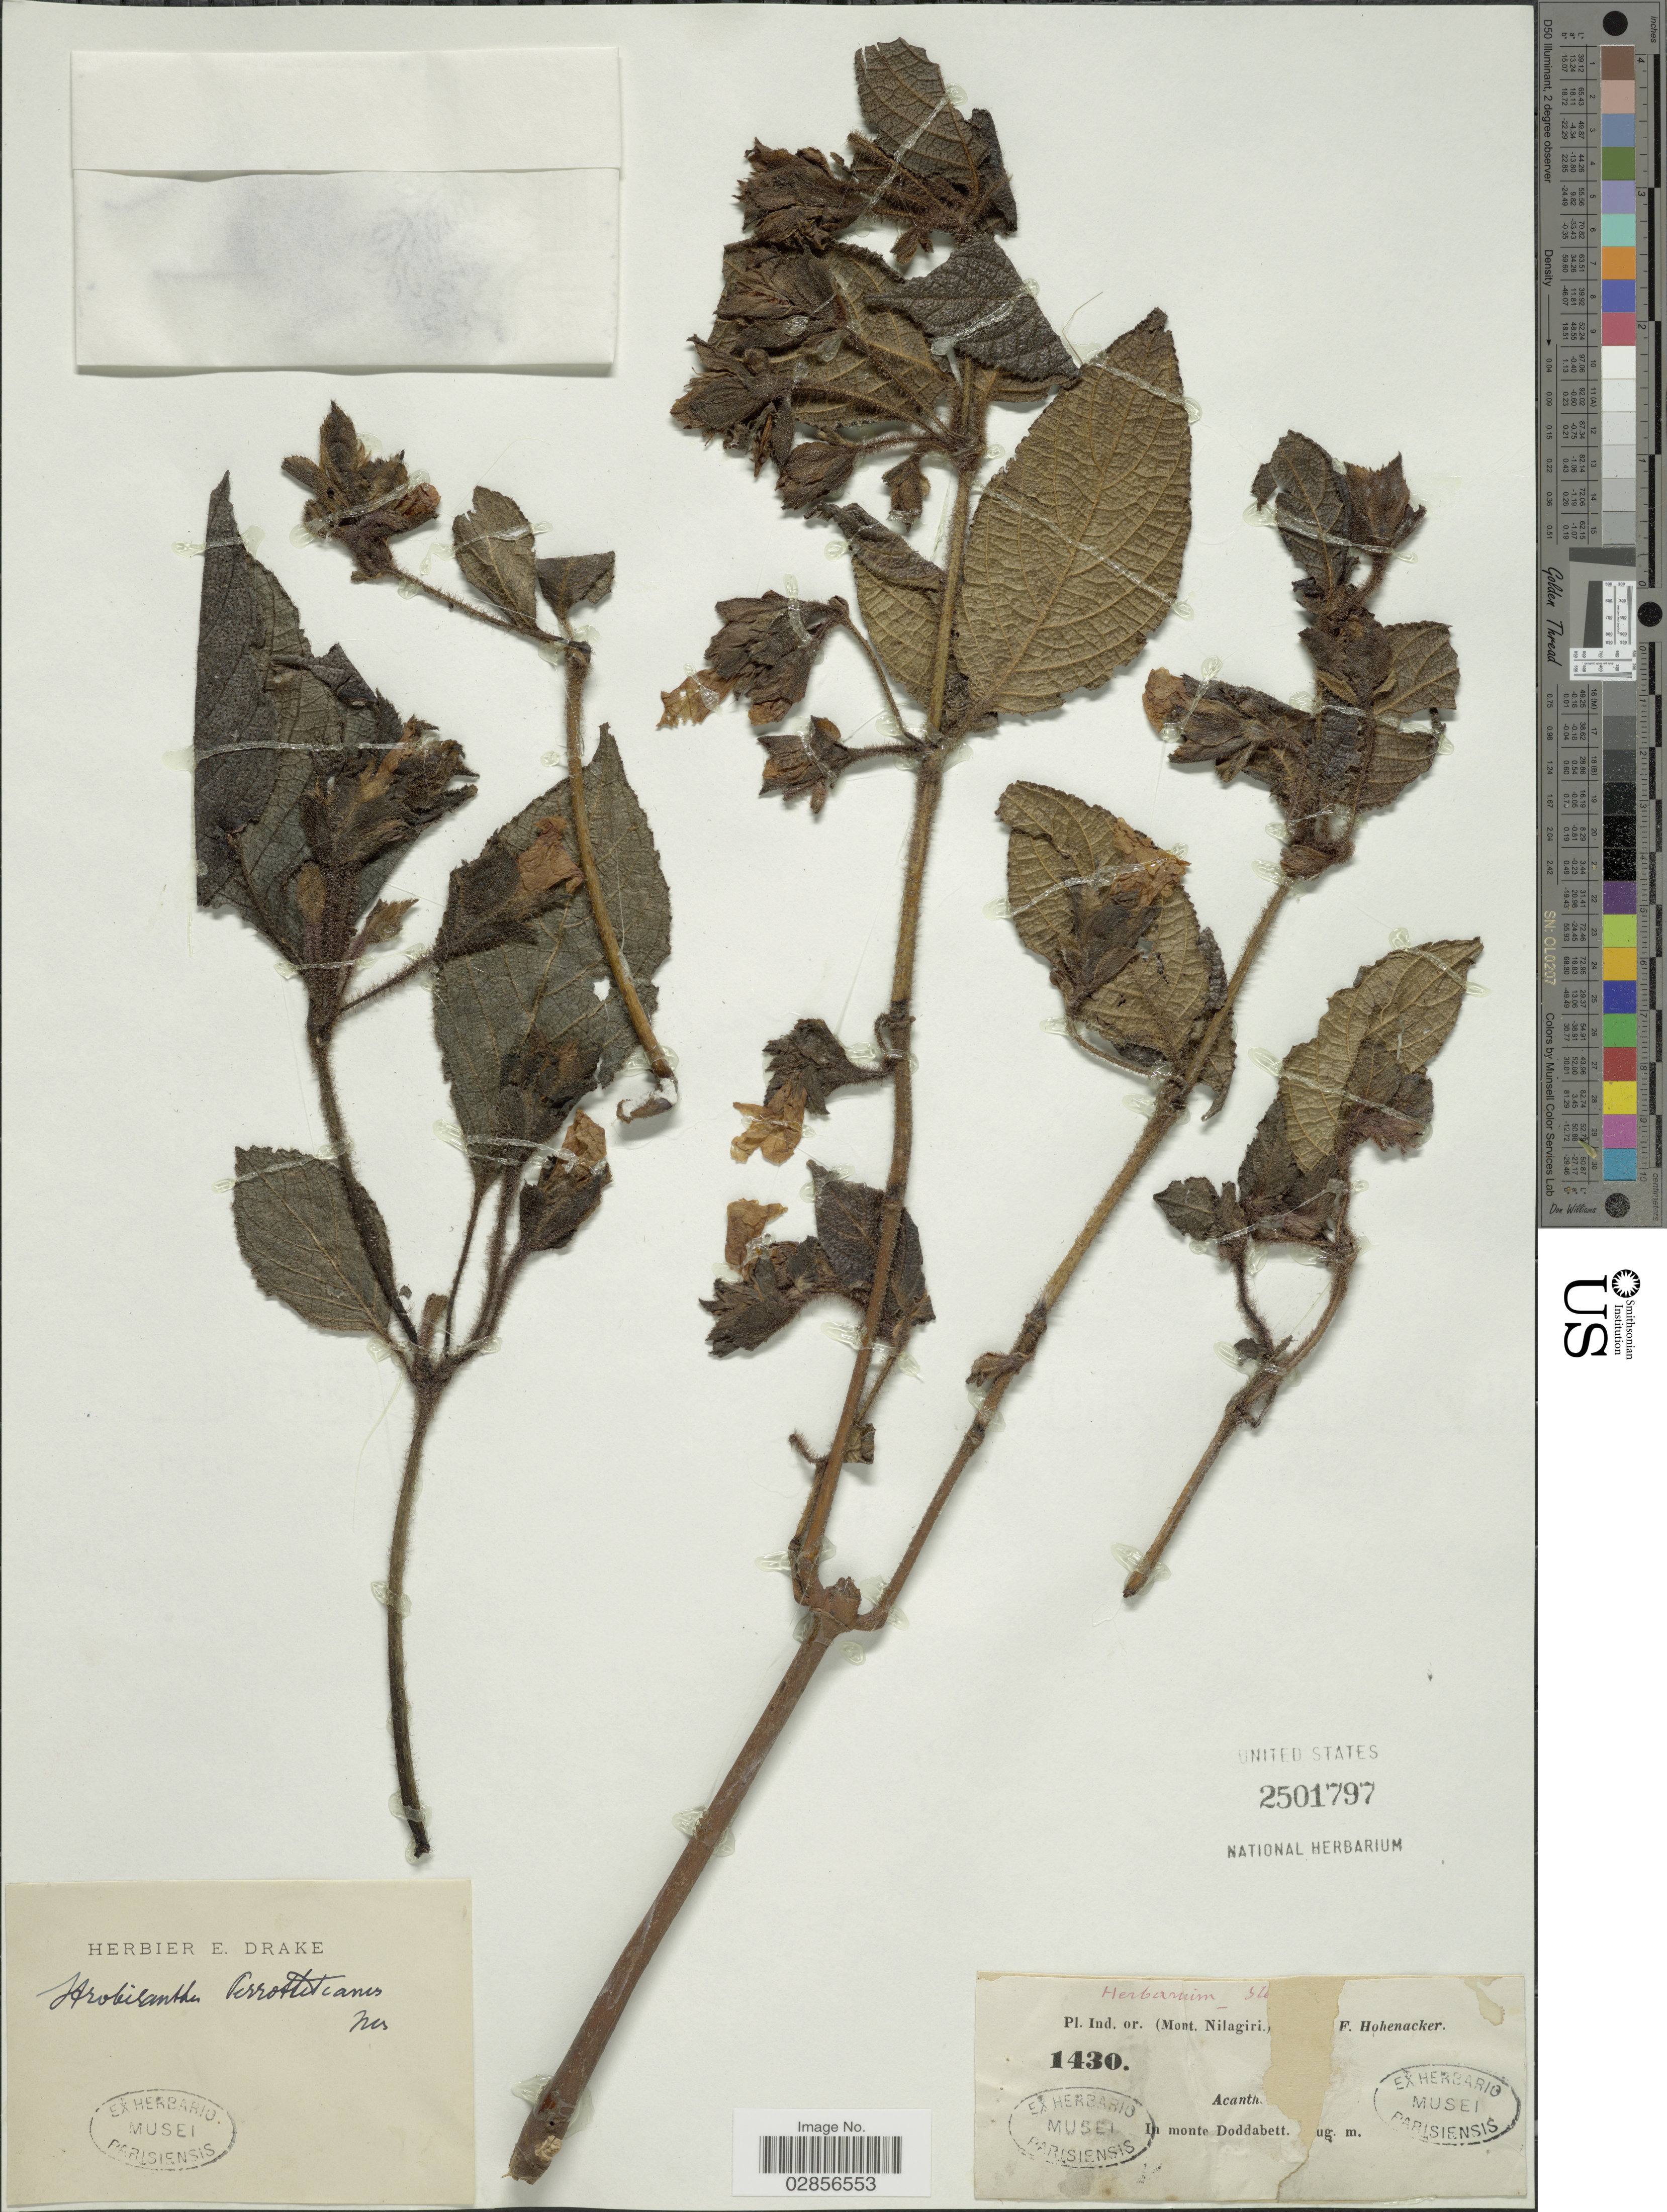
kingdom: Plantae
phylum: Tracheophyta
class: Magnoliopsida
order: Lamiales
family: Acanthaceae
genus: Strobilanthes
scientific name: Strobilanthes perrottetiana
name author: Nees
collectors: R. F. Hohenacker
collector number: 1430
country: India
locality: Ind. or (Mont. Nilagiri), In monte Doddabett.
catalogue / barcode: US 2501797